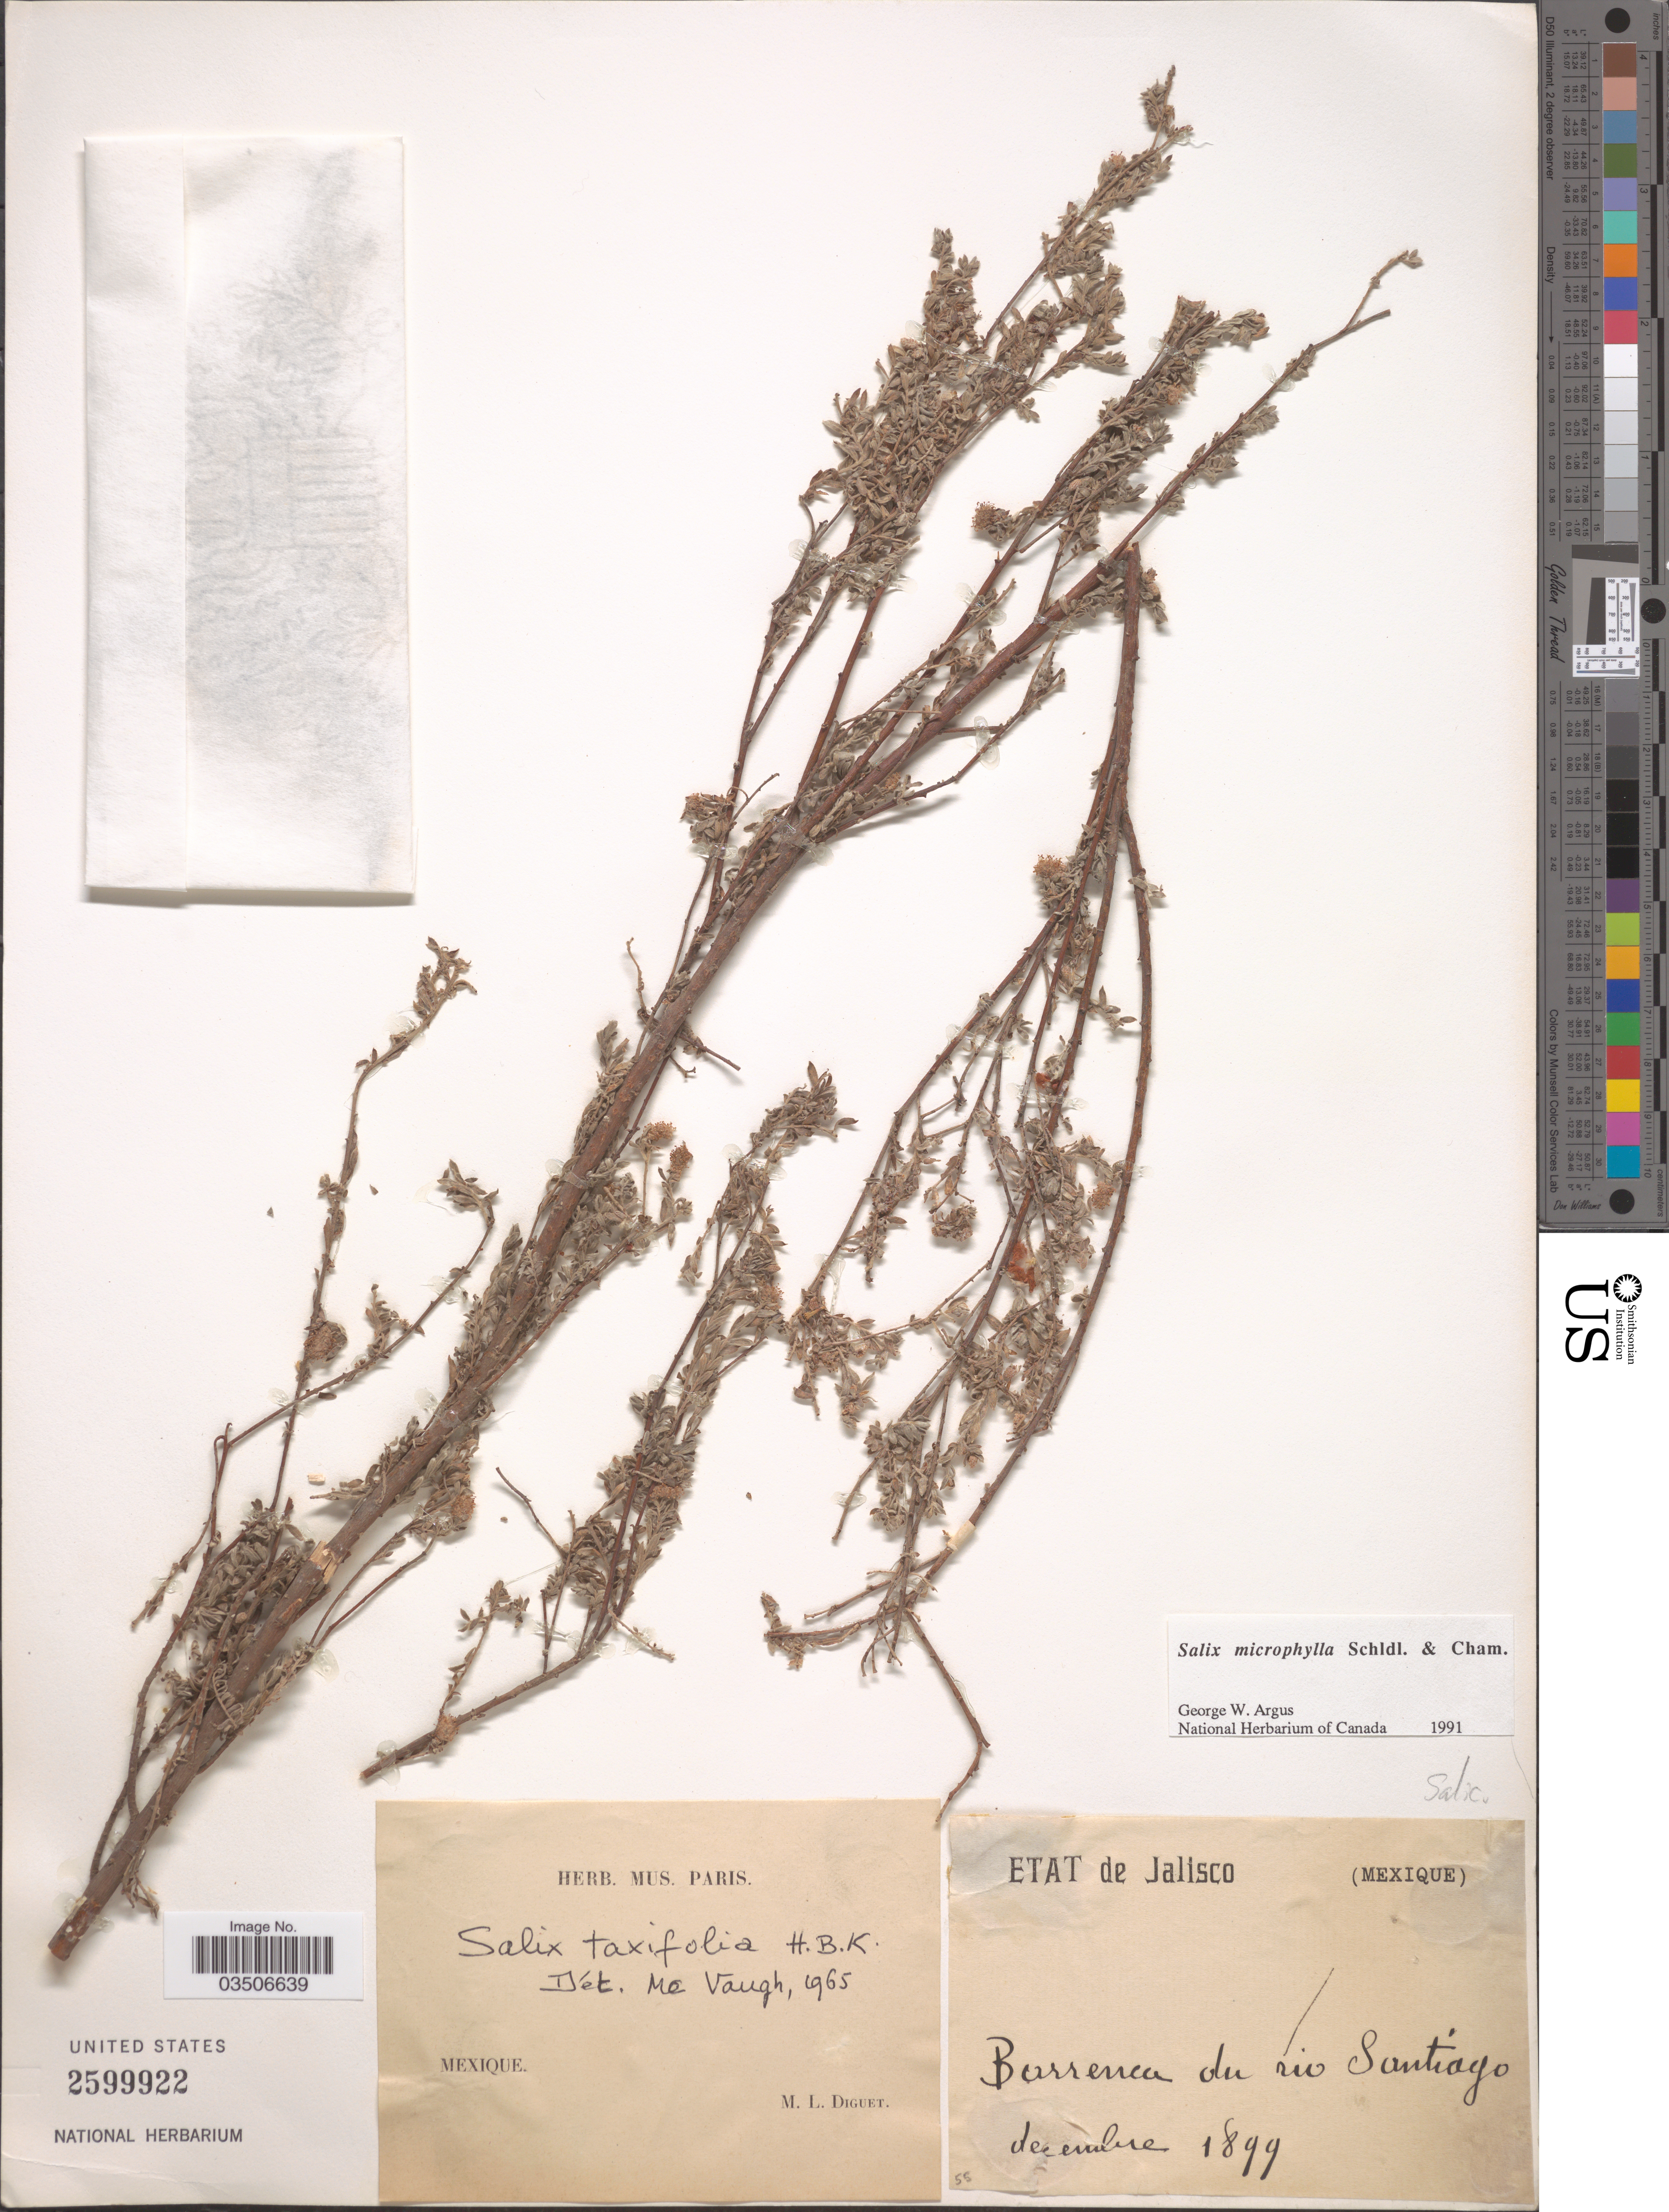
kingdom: Plantae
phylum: Tracheophyta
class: Magnoliopsida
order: Malpighiales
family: Salicaceae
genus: Salix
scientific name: Salix microphylla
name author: Schltdl. & Cham.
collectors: M. L. Diguet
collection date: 1899-12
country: Mexico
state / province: Jalisco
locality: Barranca du rio Santiago.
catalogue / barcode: US 2599922